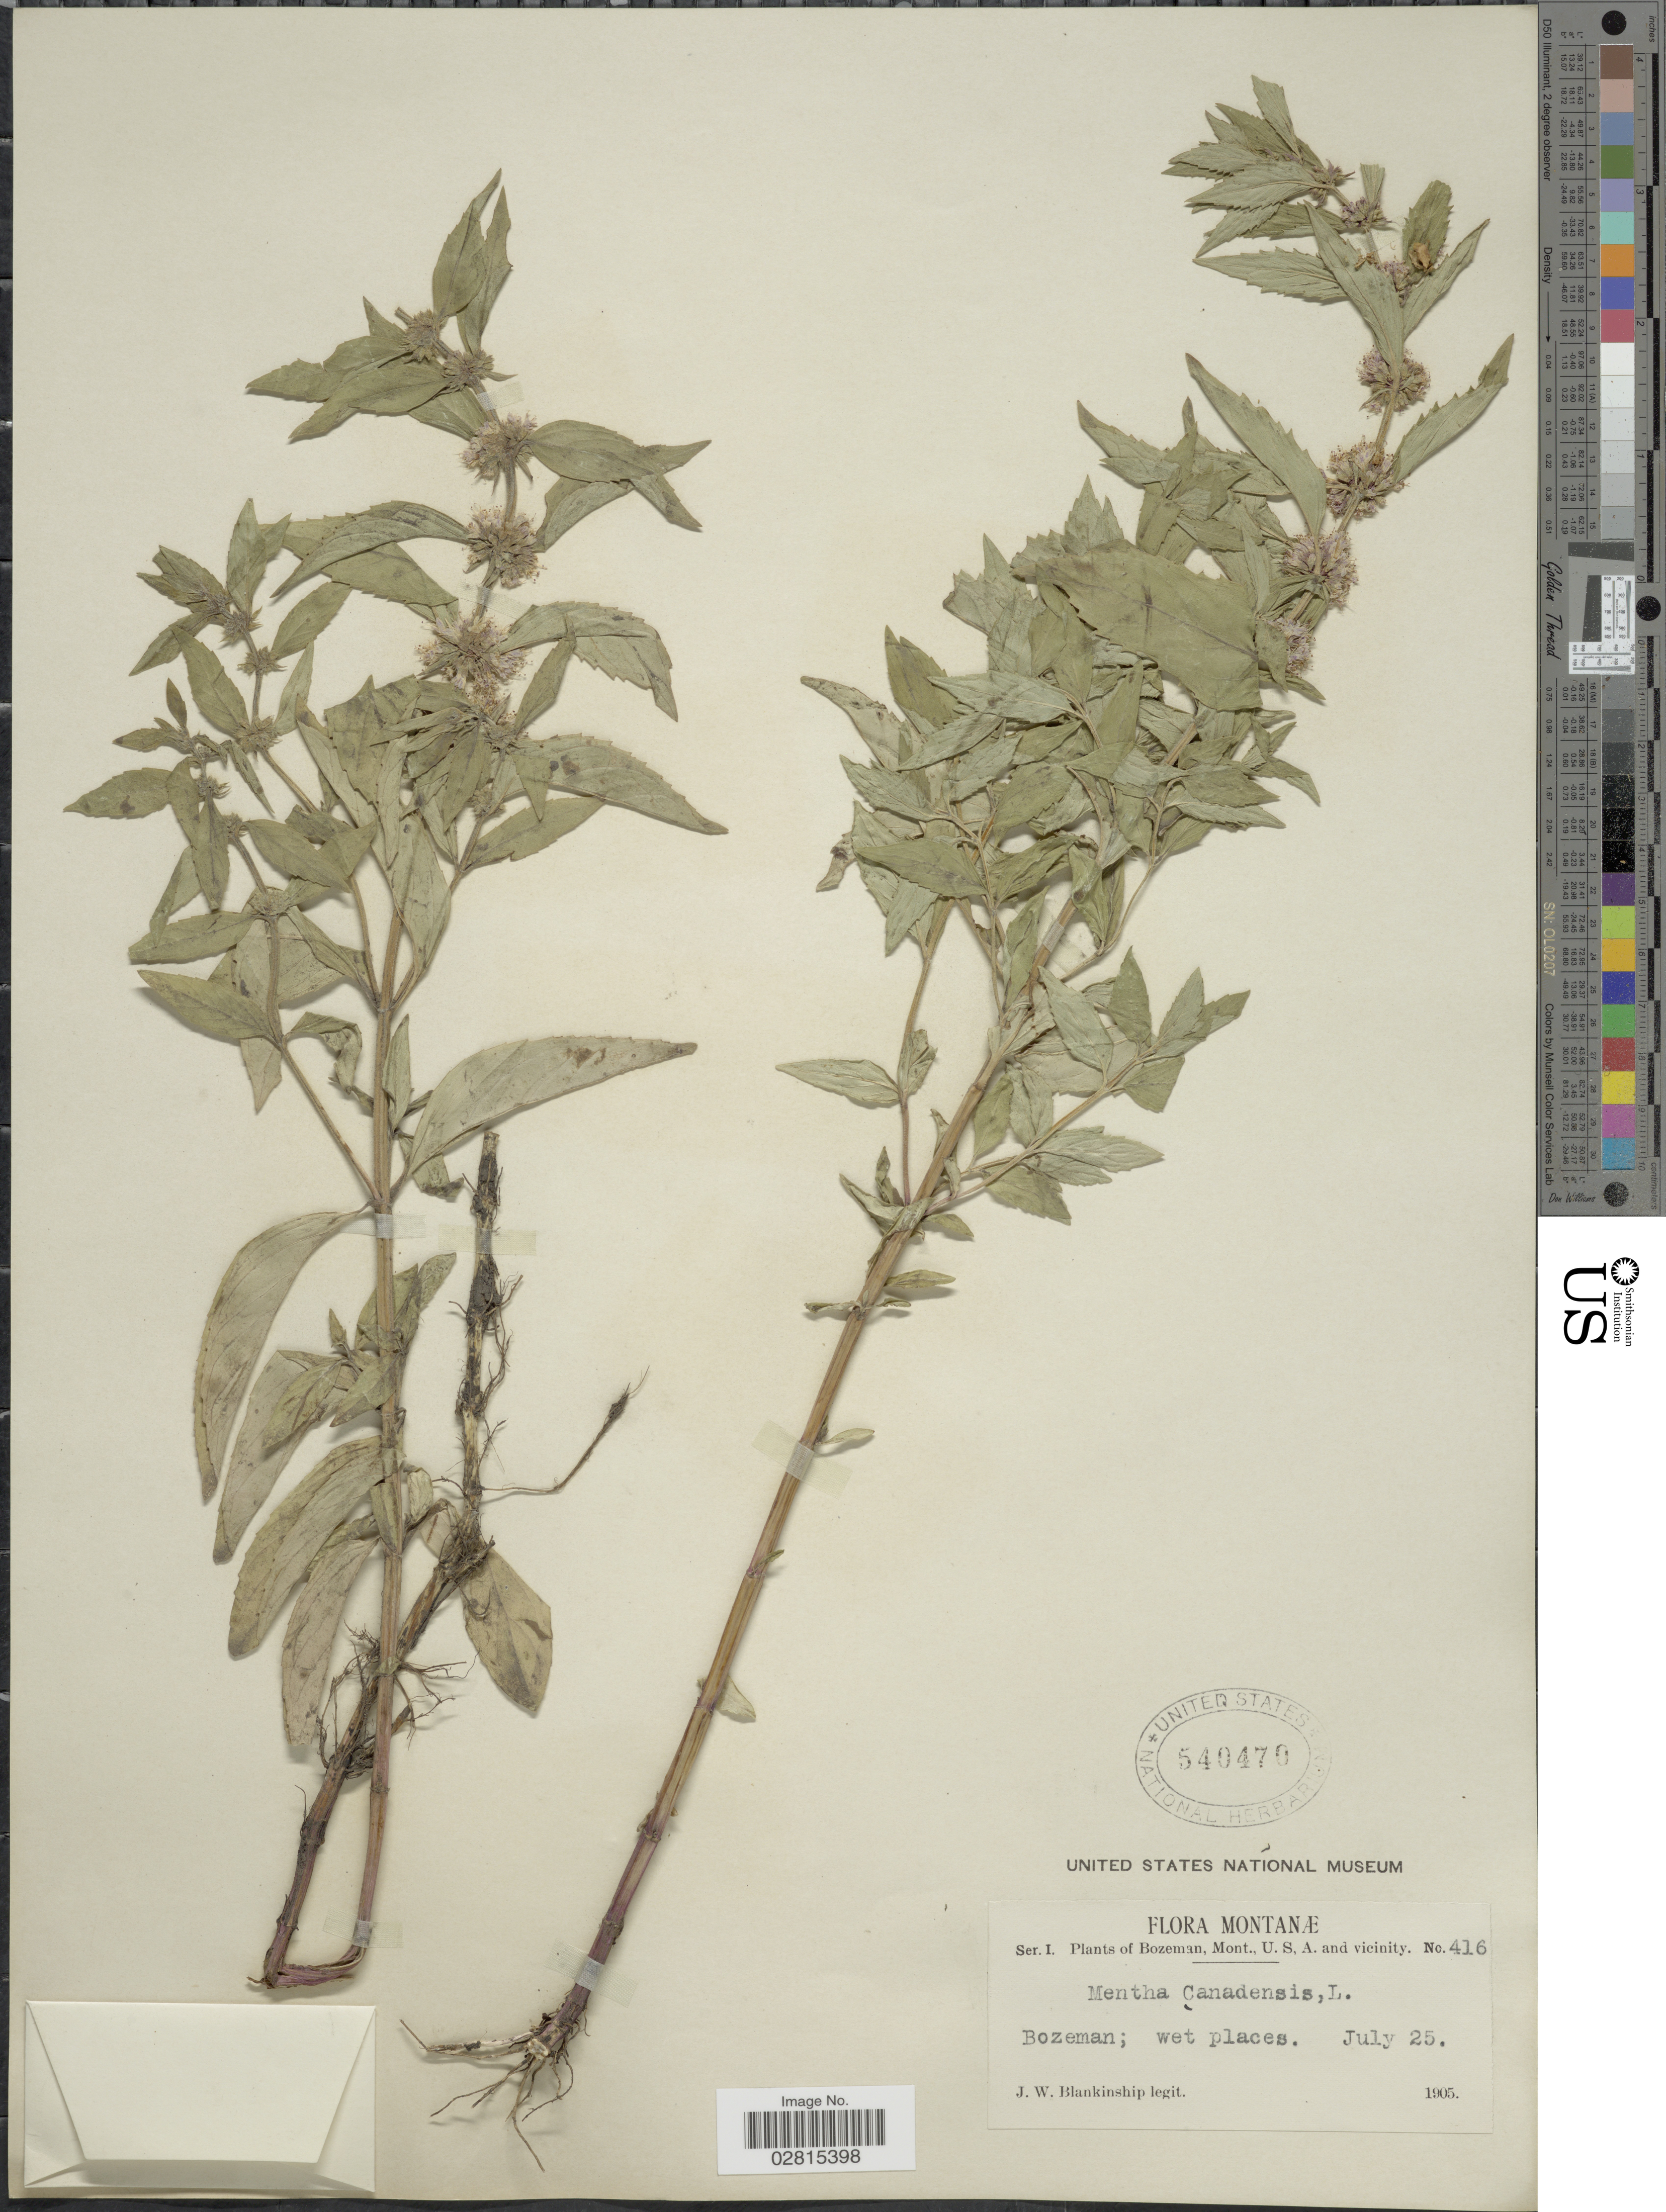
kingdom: Plantae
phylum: Tracheophyta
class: Magnoliopsida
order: Lamiales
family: Lamiaceae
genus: Mentha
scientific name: Mentha canadensis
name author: L.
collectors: J. W. Blankinship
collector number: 416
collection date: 1905-07-25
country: United States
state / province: Montana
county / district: Gallatin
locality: Bozeman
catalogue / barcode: US 540470